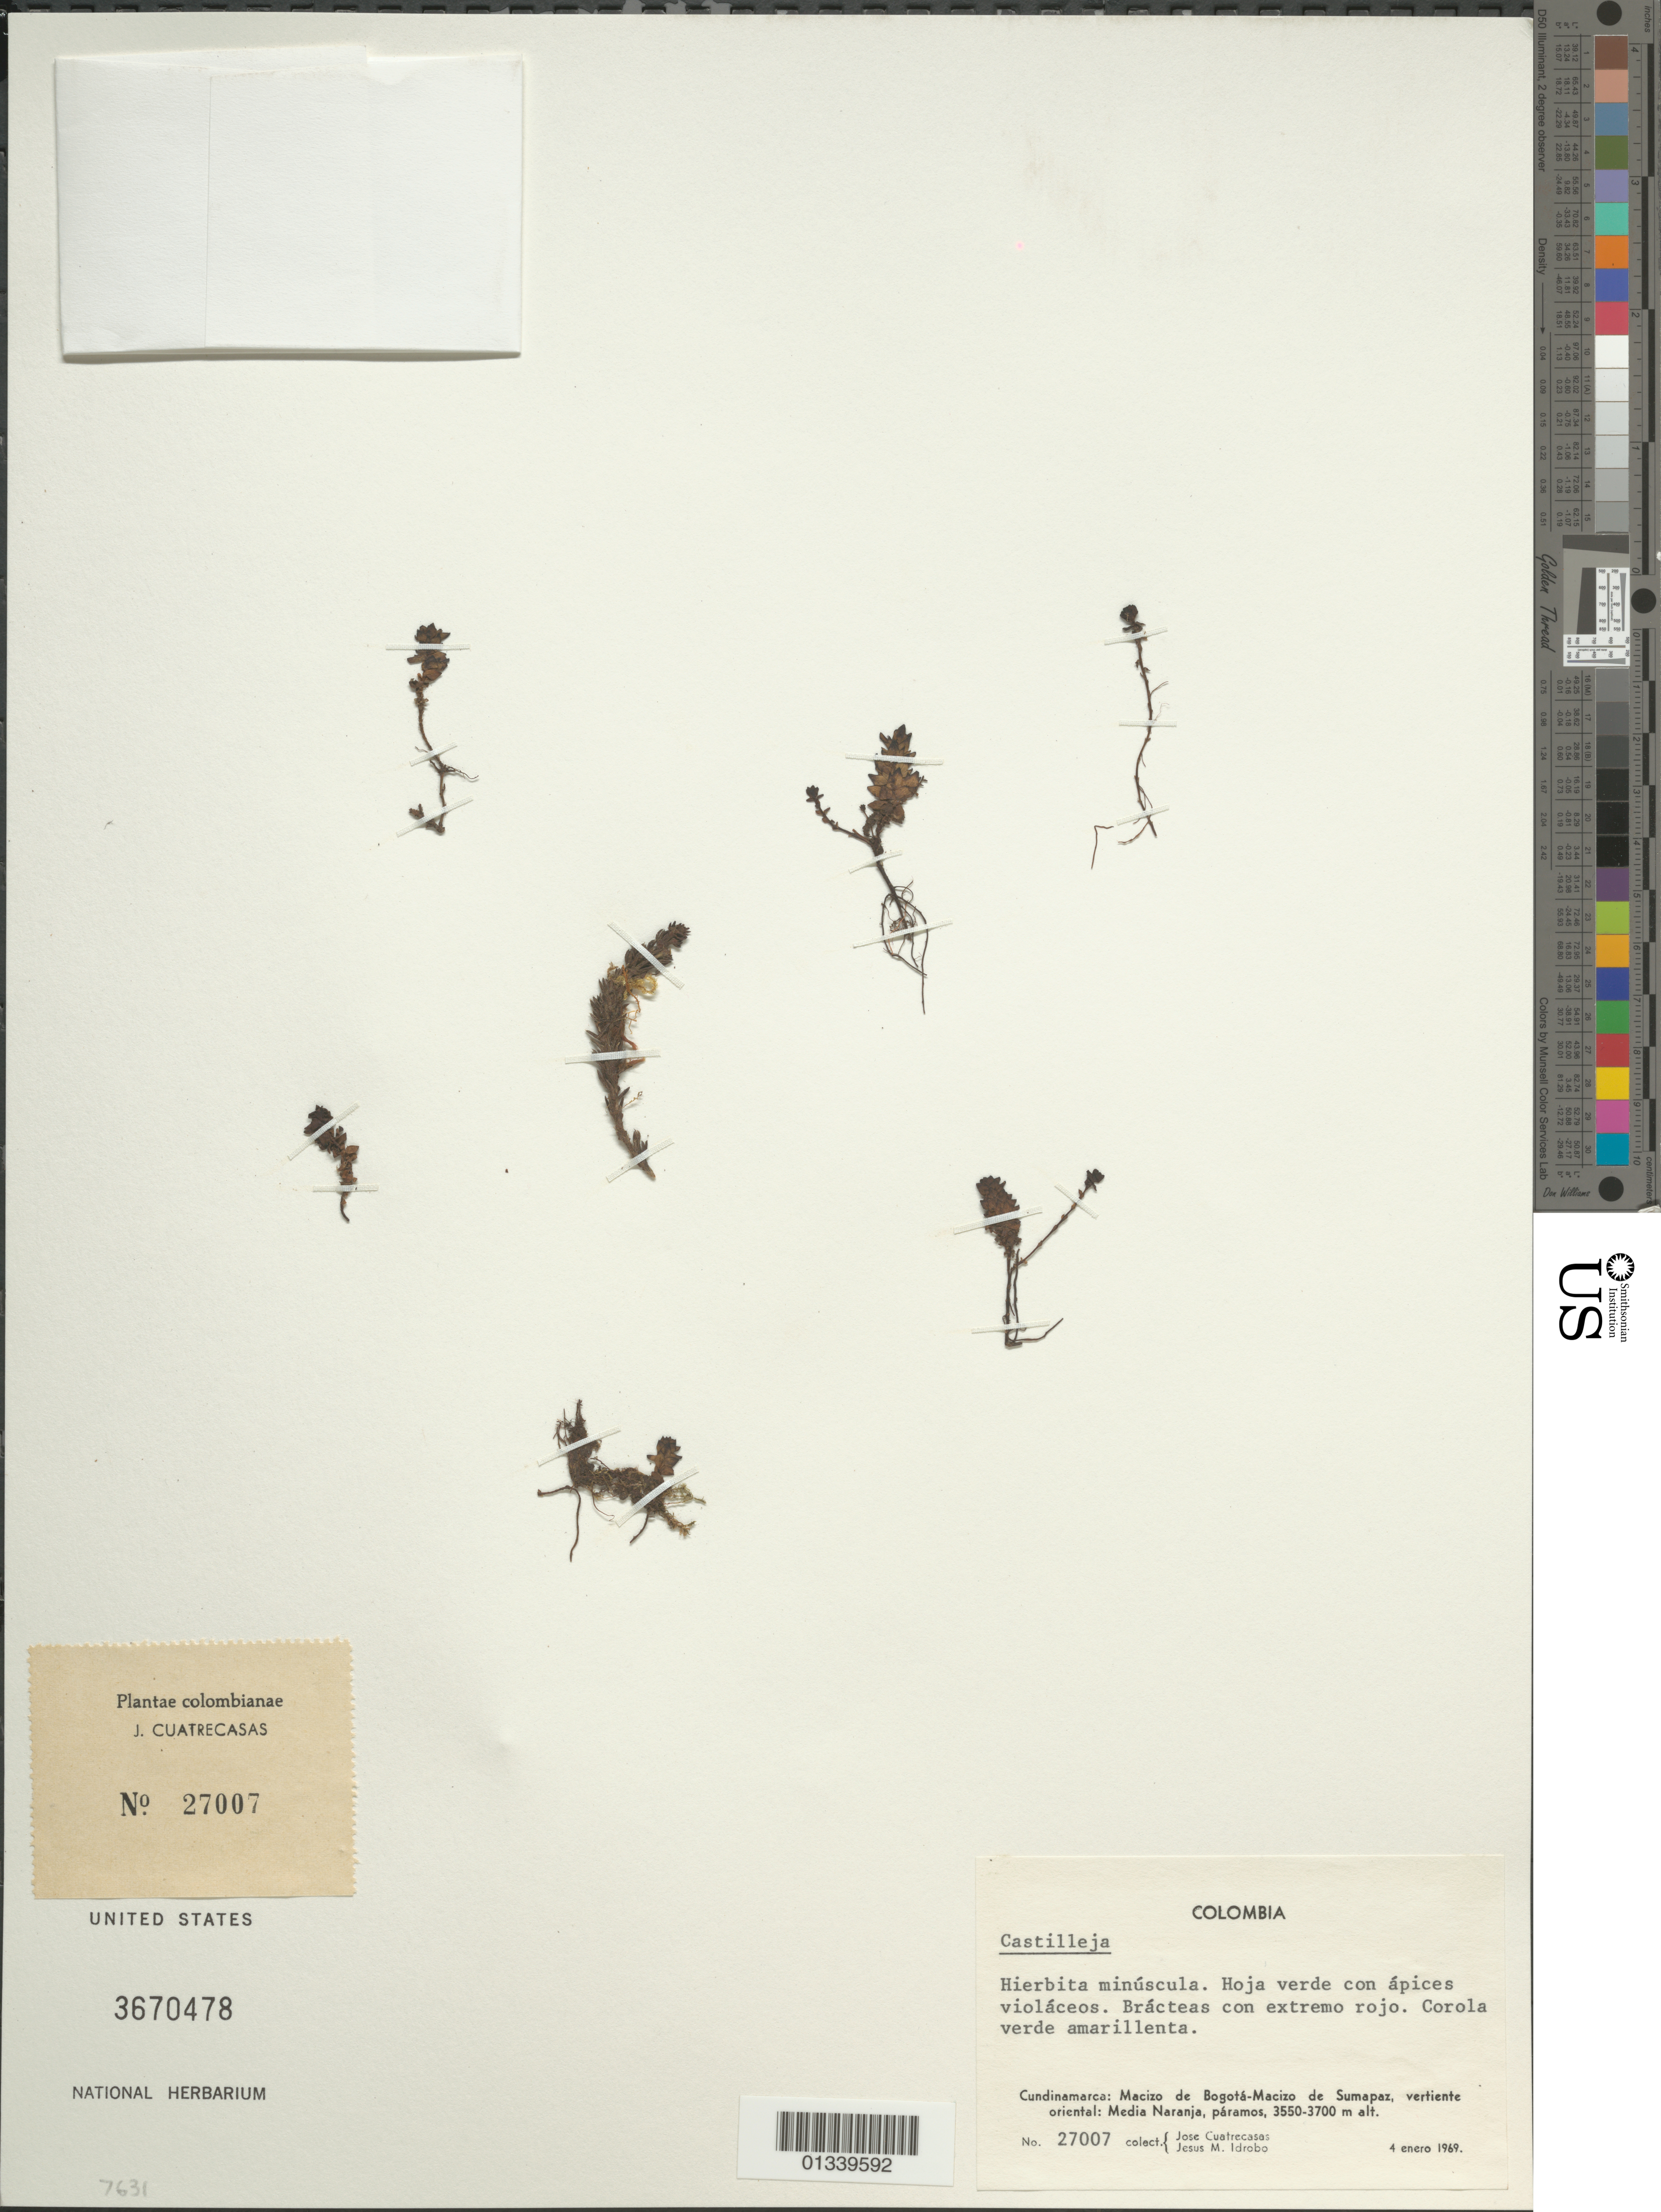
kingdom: Plantae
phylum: Tracheophyta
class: Magnoliopsida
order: Lamiales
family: Orobanchaceae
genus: Castilleja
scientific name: Castilleja sp.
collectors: J. Cuatrecasas & J. M. Idrobo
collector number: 27007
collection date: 1969-01-04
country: Colombia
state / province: Cundinamarca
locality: Macizo de Bogota-Macizo de Sumapaz, vertiente oriental: Media Naranja.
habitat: Paramos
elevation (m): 3550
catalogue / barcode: US 3670478